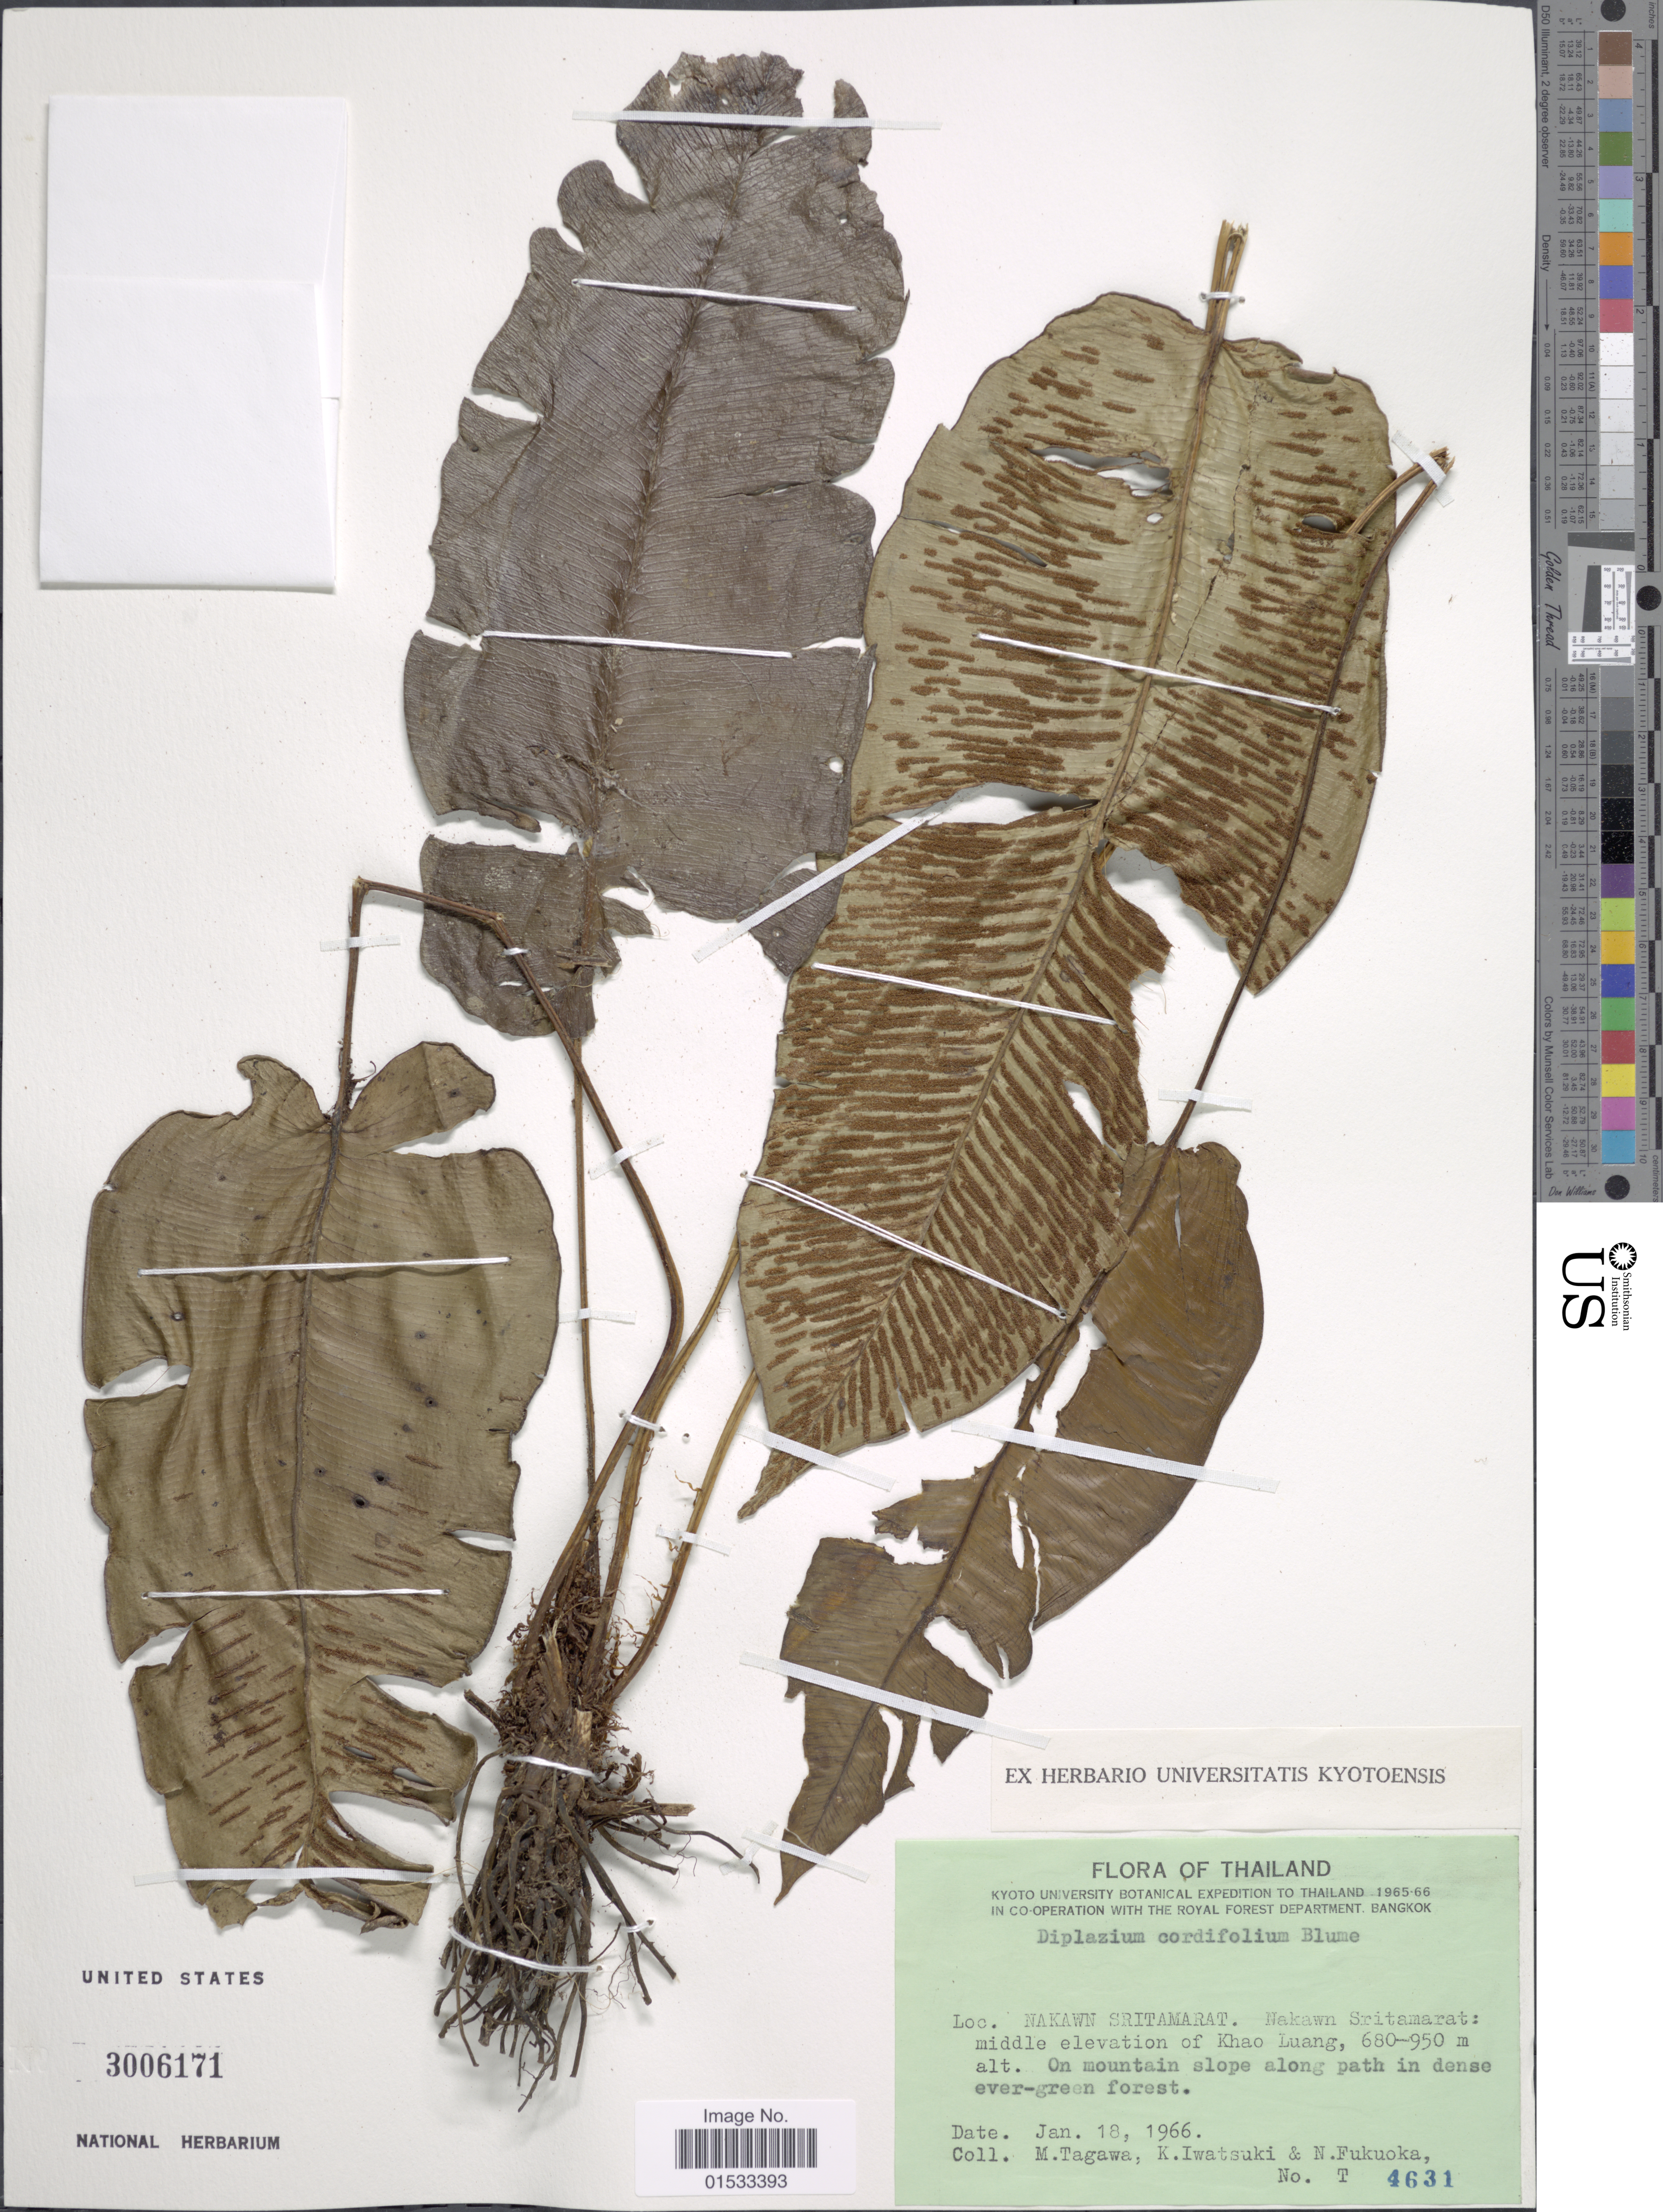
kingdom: Plantae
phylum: Tracheophyta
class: Polypodiopsida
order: Polypodiales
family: Athyriaceae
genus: Diplazium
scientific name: Diplazium cordifolium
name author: Blume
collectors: M. Tagawa, K. Iwatsuki & N. Fukuoka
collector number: T 4631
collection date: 1966-01-18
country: Thailand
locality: Nakawn Sritamarat, middle elevation of Khao Luang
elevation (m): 680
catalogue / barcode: US 3006171